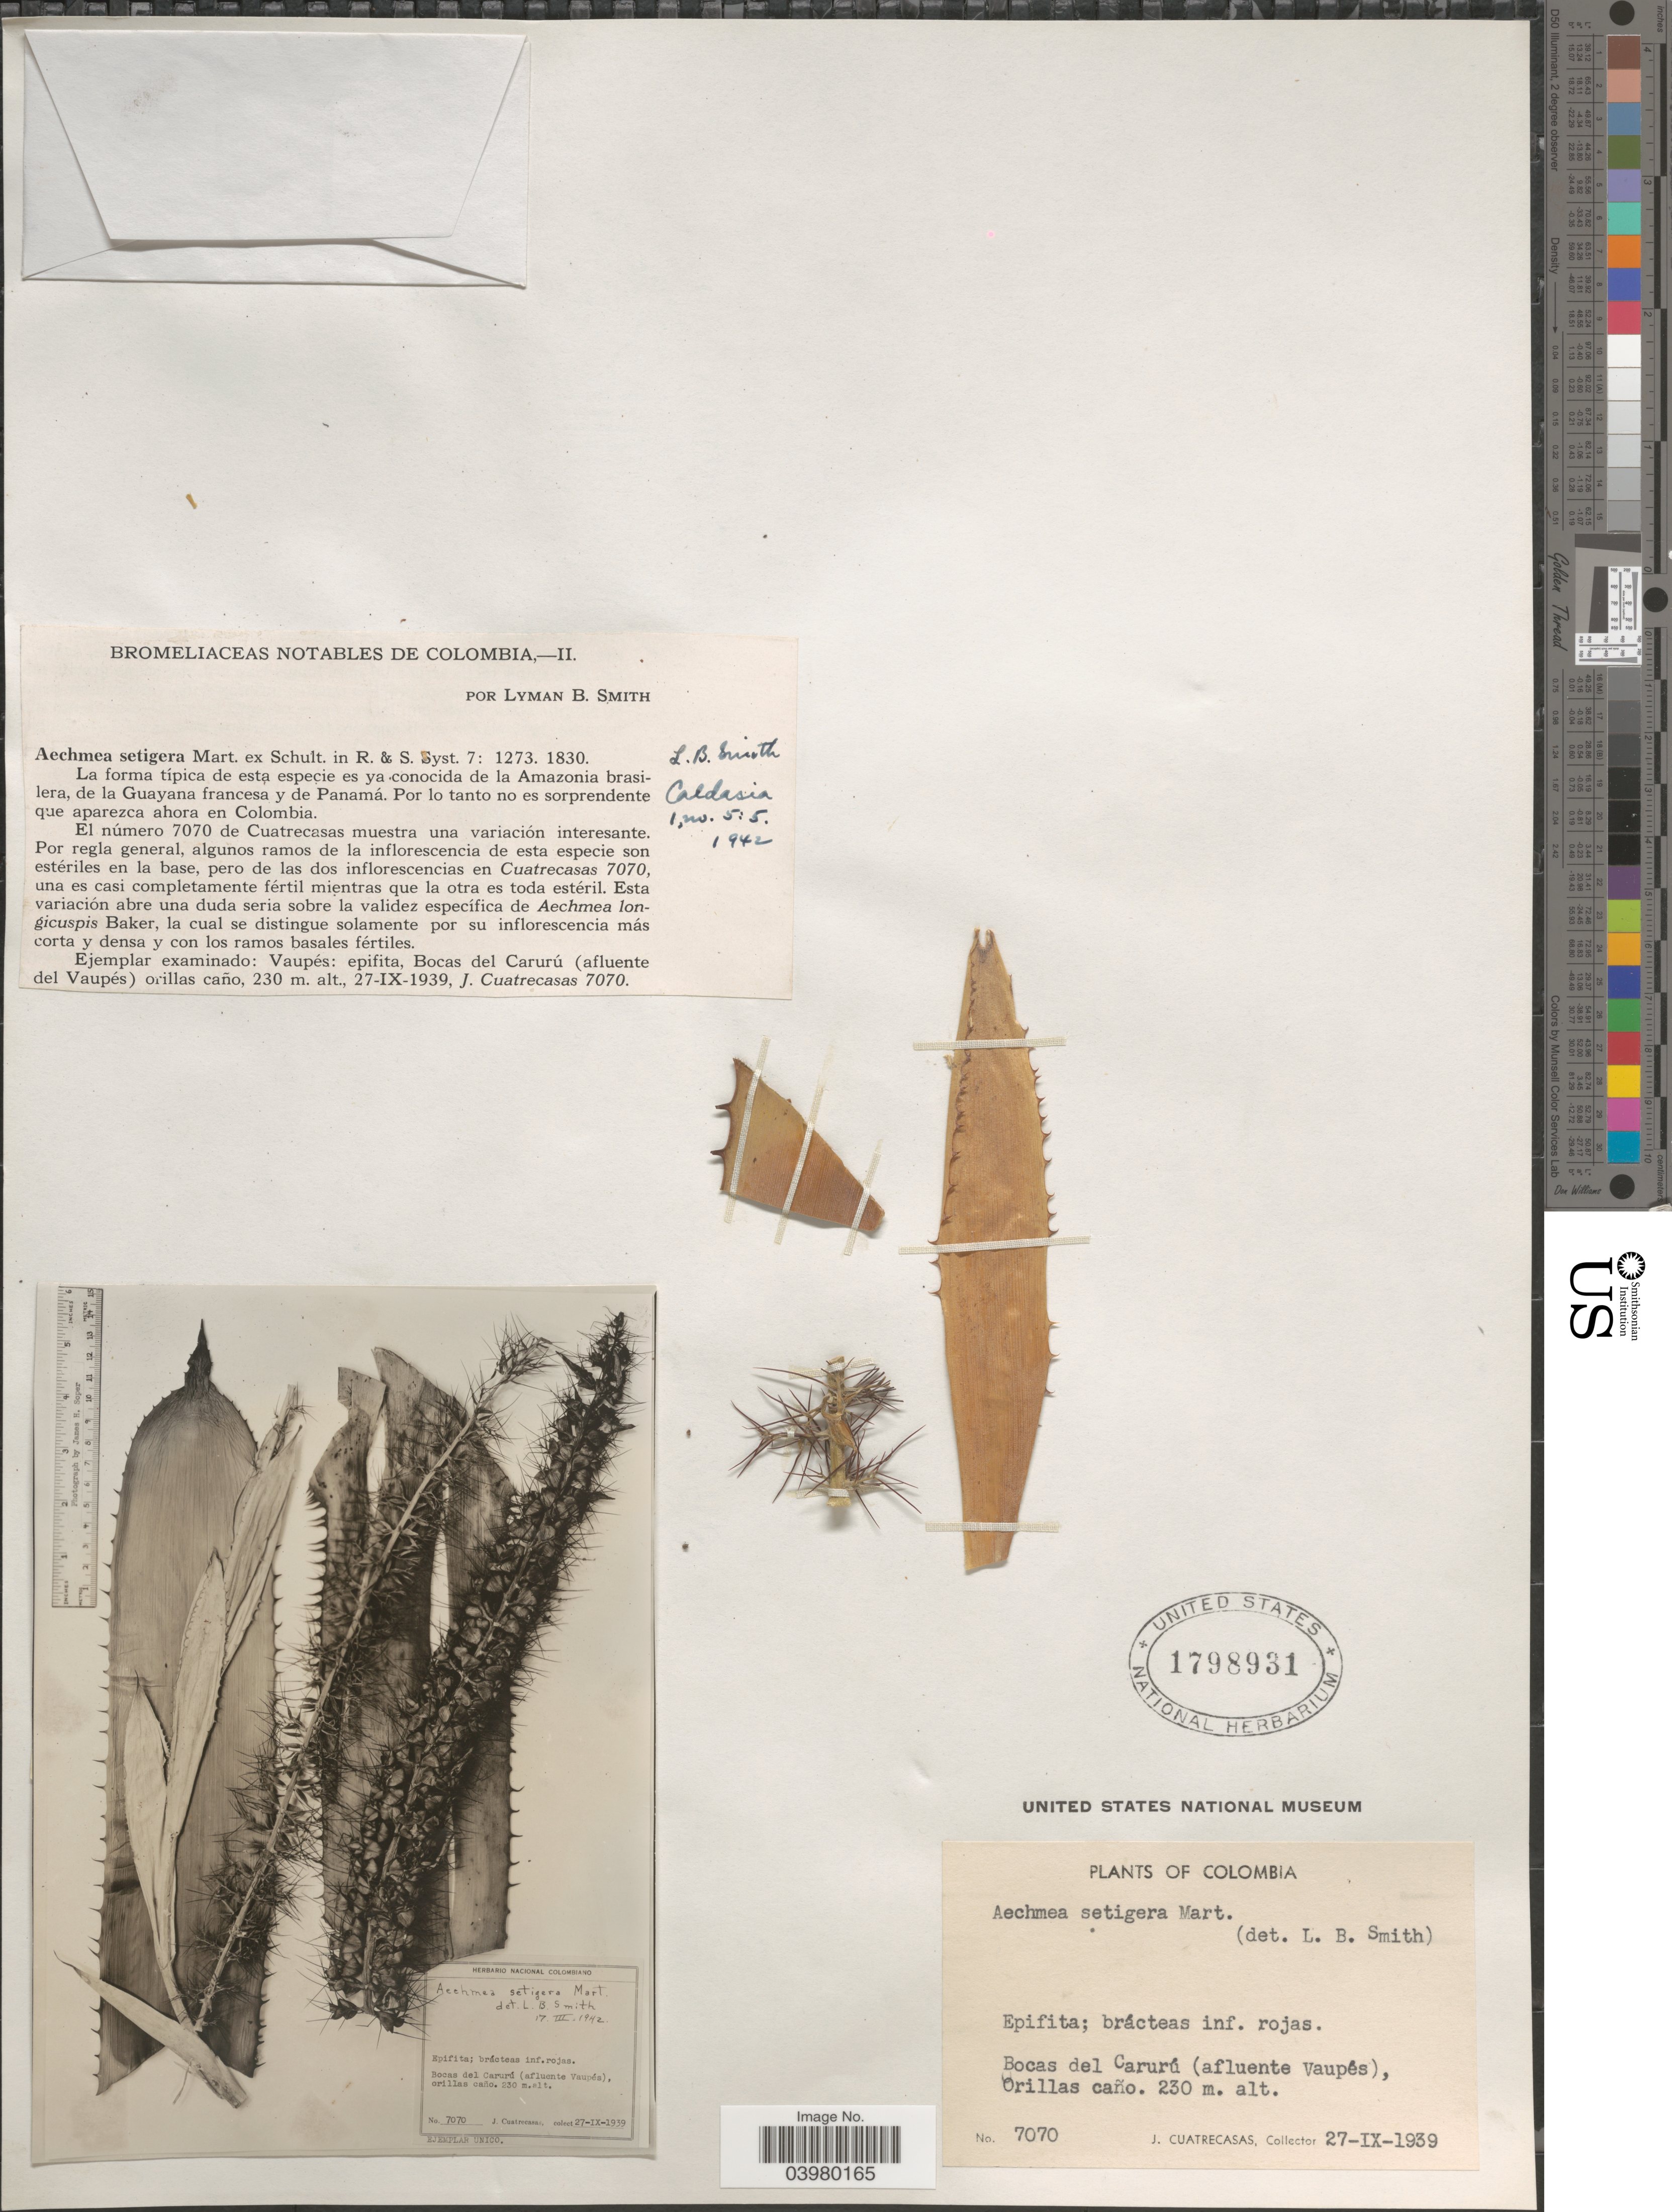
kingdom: Plantae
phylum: Tracheophyta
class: Liliopsida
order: Poales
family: Bromeliaceae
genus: Aechmea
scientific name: Aechmea setigera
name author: Mart. ex Schult. & Schult. f.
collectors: J. Cuatrecasas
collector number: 7070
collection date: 1939-09-27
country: Colombia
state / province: Vaupés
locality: Bocas del Carurú (afluente Vaupés). Orillas caño.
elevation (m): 230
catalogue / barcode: US 1798931